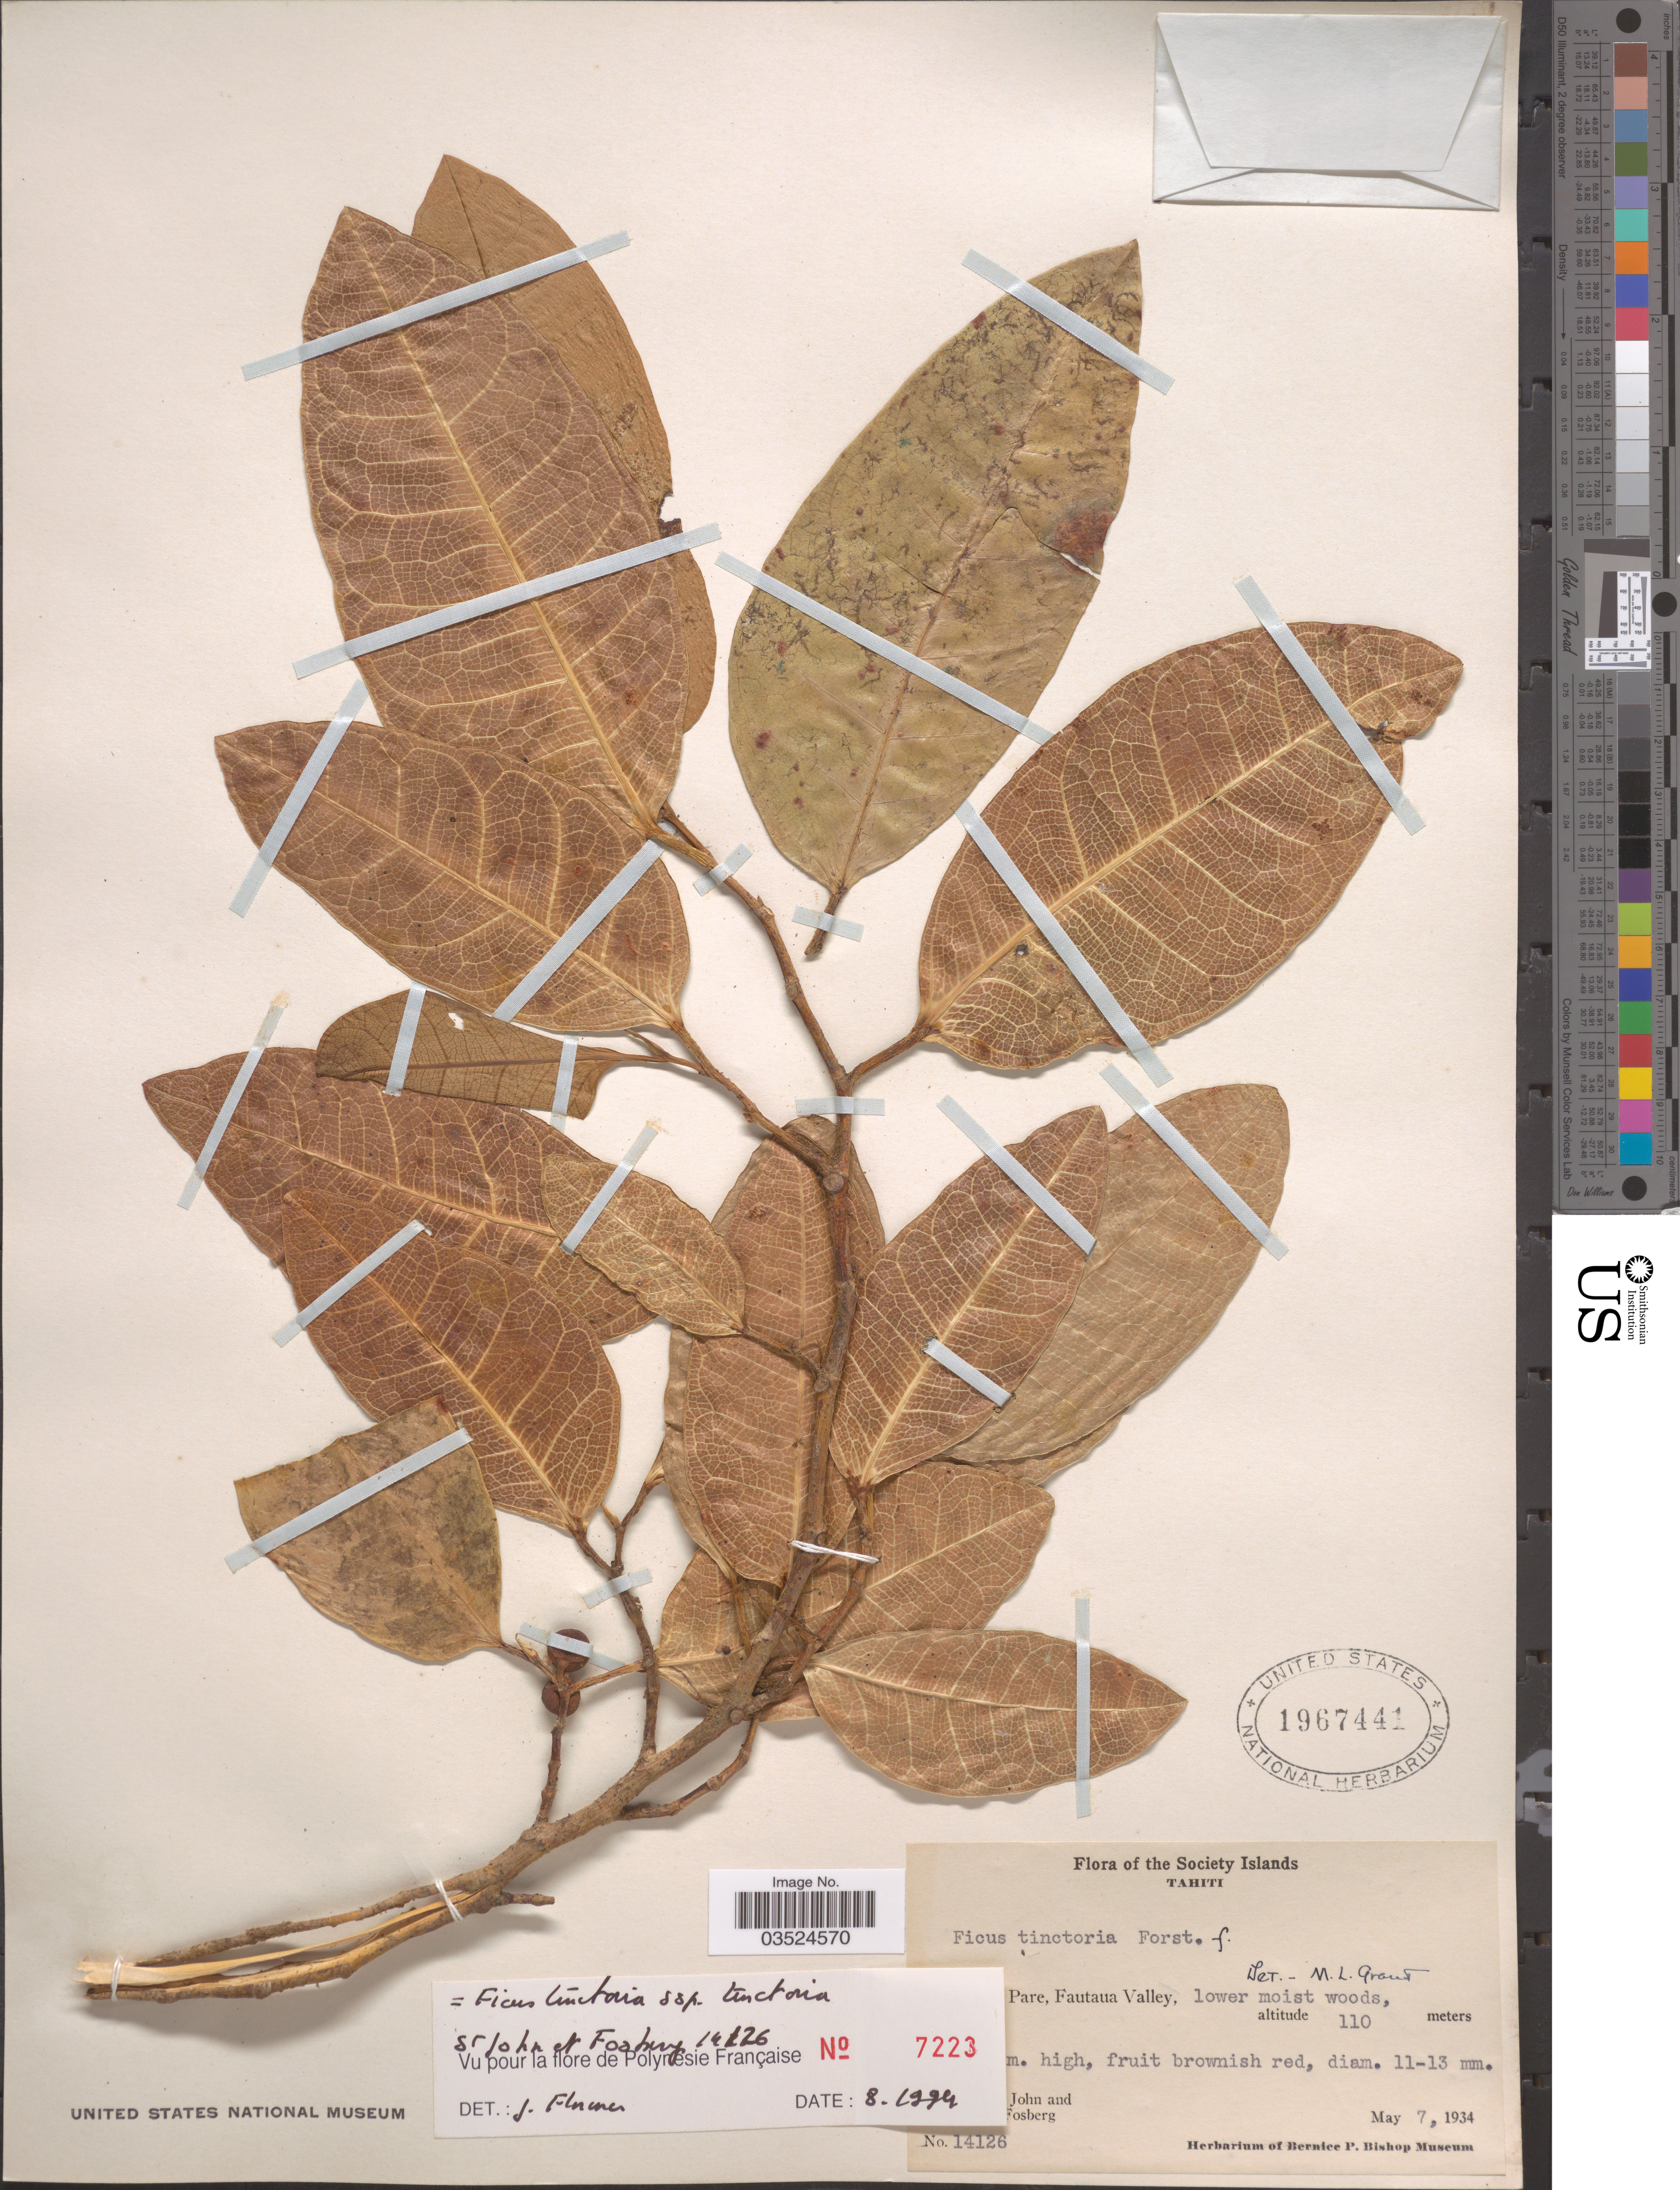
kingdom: Plantae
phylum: Tracheophyta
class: Magnoliopsida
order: Rosales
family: Moraceae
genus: Ficus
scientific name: Ficus tinctoria subsp. tinctoria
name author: G. Forst.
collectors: H. St. John & F. R. Fosberg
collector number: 14126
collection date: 1934-05-07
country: French Polynesia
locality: The Society Islands. Tahiti. ! Pare, Fautaua Valley.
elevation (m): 110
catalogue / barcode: US 1967441